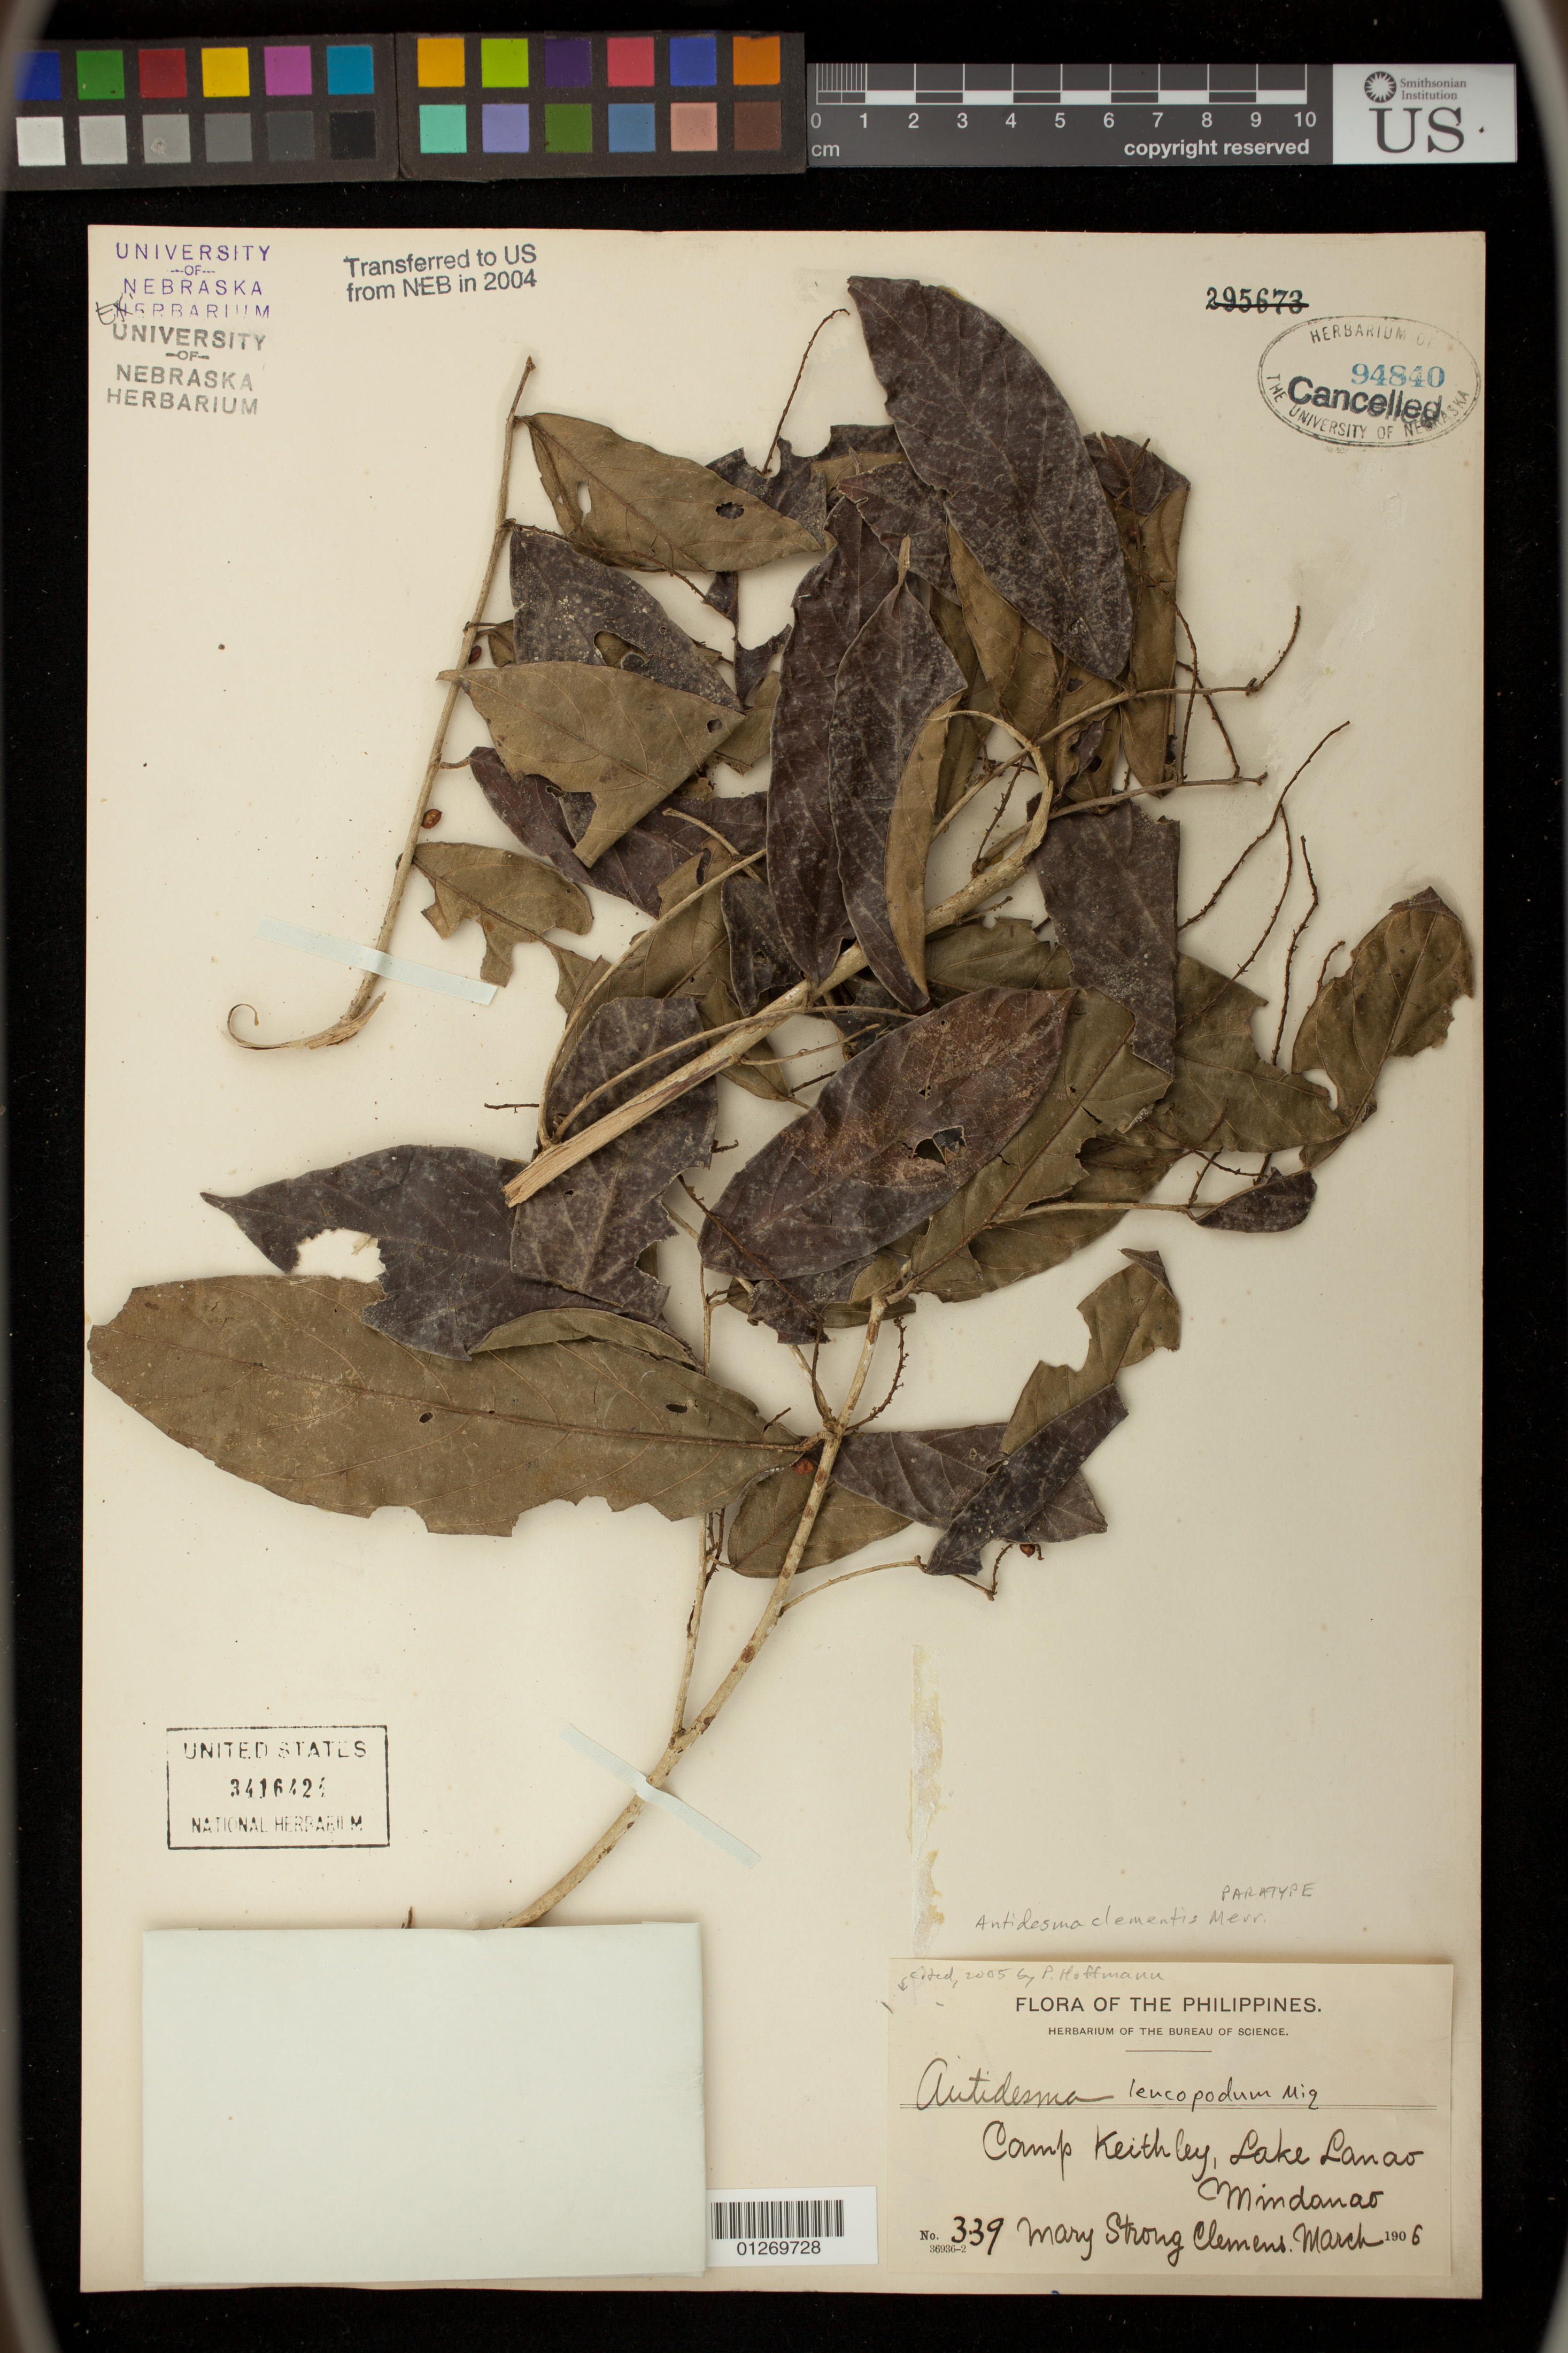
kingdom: Plantae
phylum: Tracheophyta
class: Magnoliopsida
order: Malpighiales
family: Phyllanthaceae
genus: Antidesma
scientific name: Antidesma leucopodum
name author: Miq.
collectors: M. S. Clemens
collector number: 339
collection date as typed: Mar 1906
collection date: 1906-03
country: Philippines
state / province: Muslim Mindanao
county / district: Lanao del Sur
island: Mindanao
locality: Camp Keithley, Lake Lanao.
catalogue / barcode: US 3416424